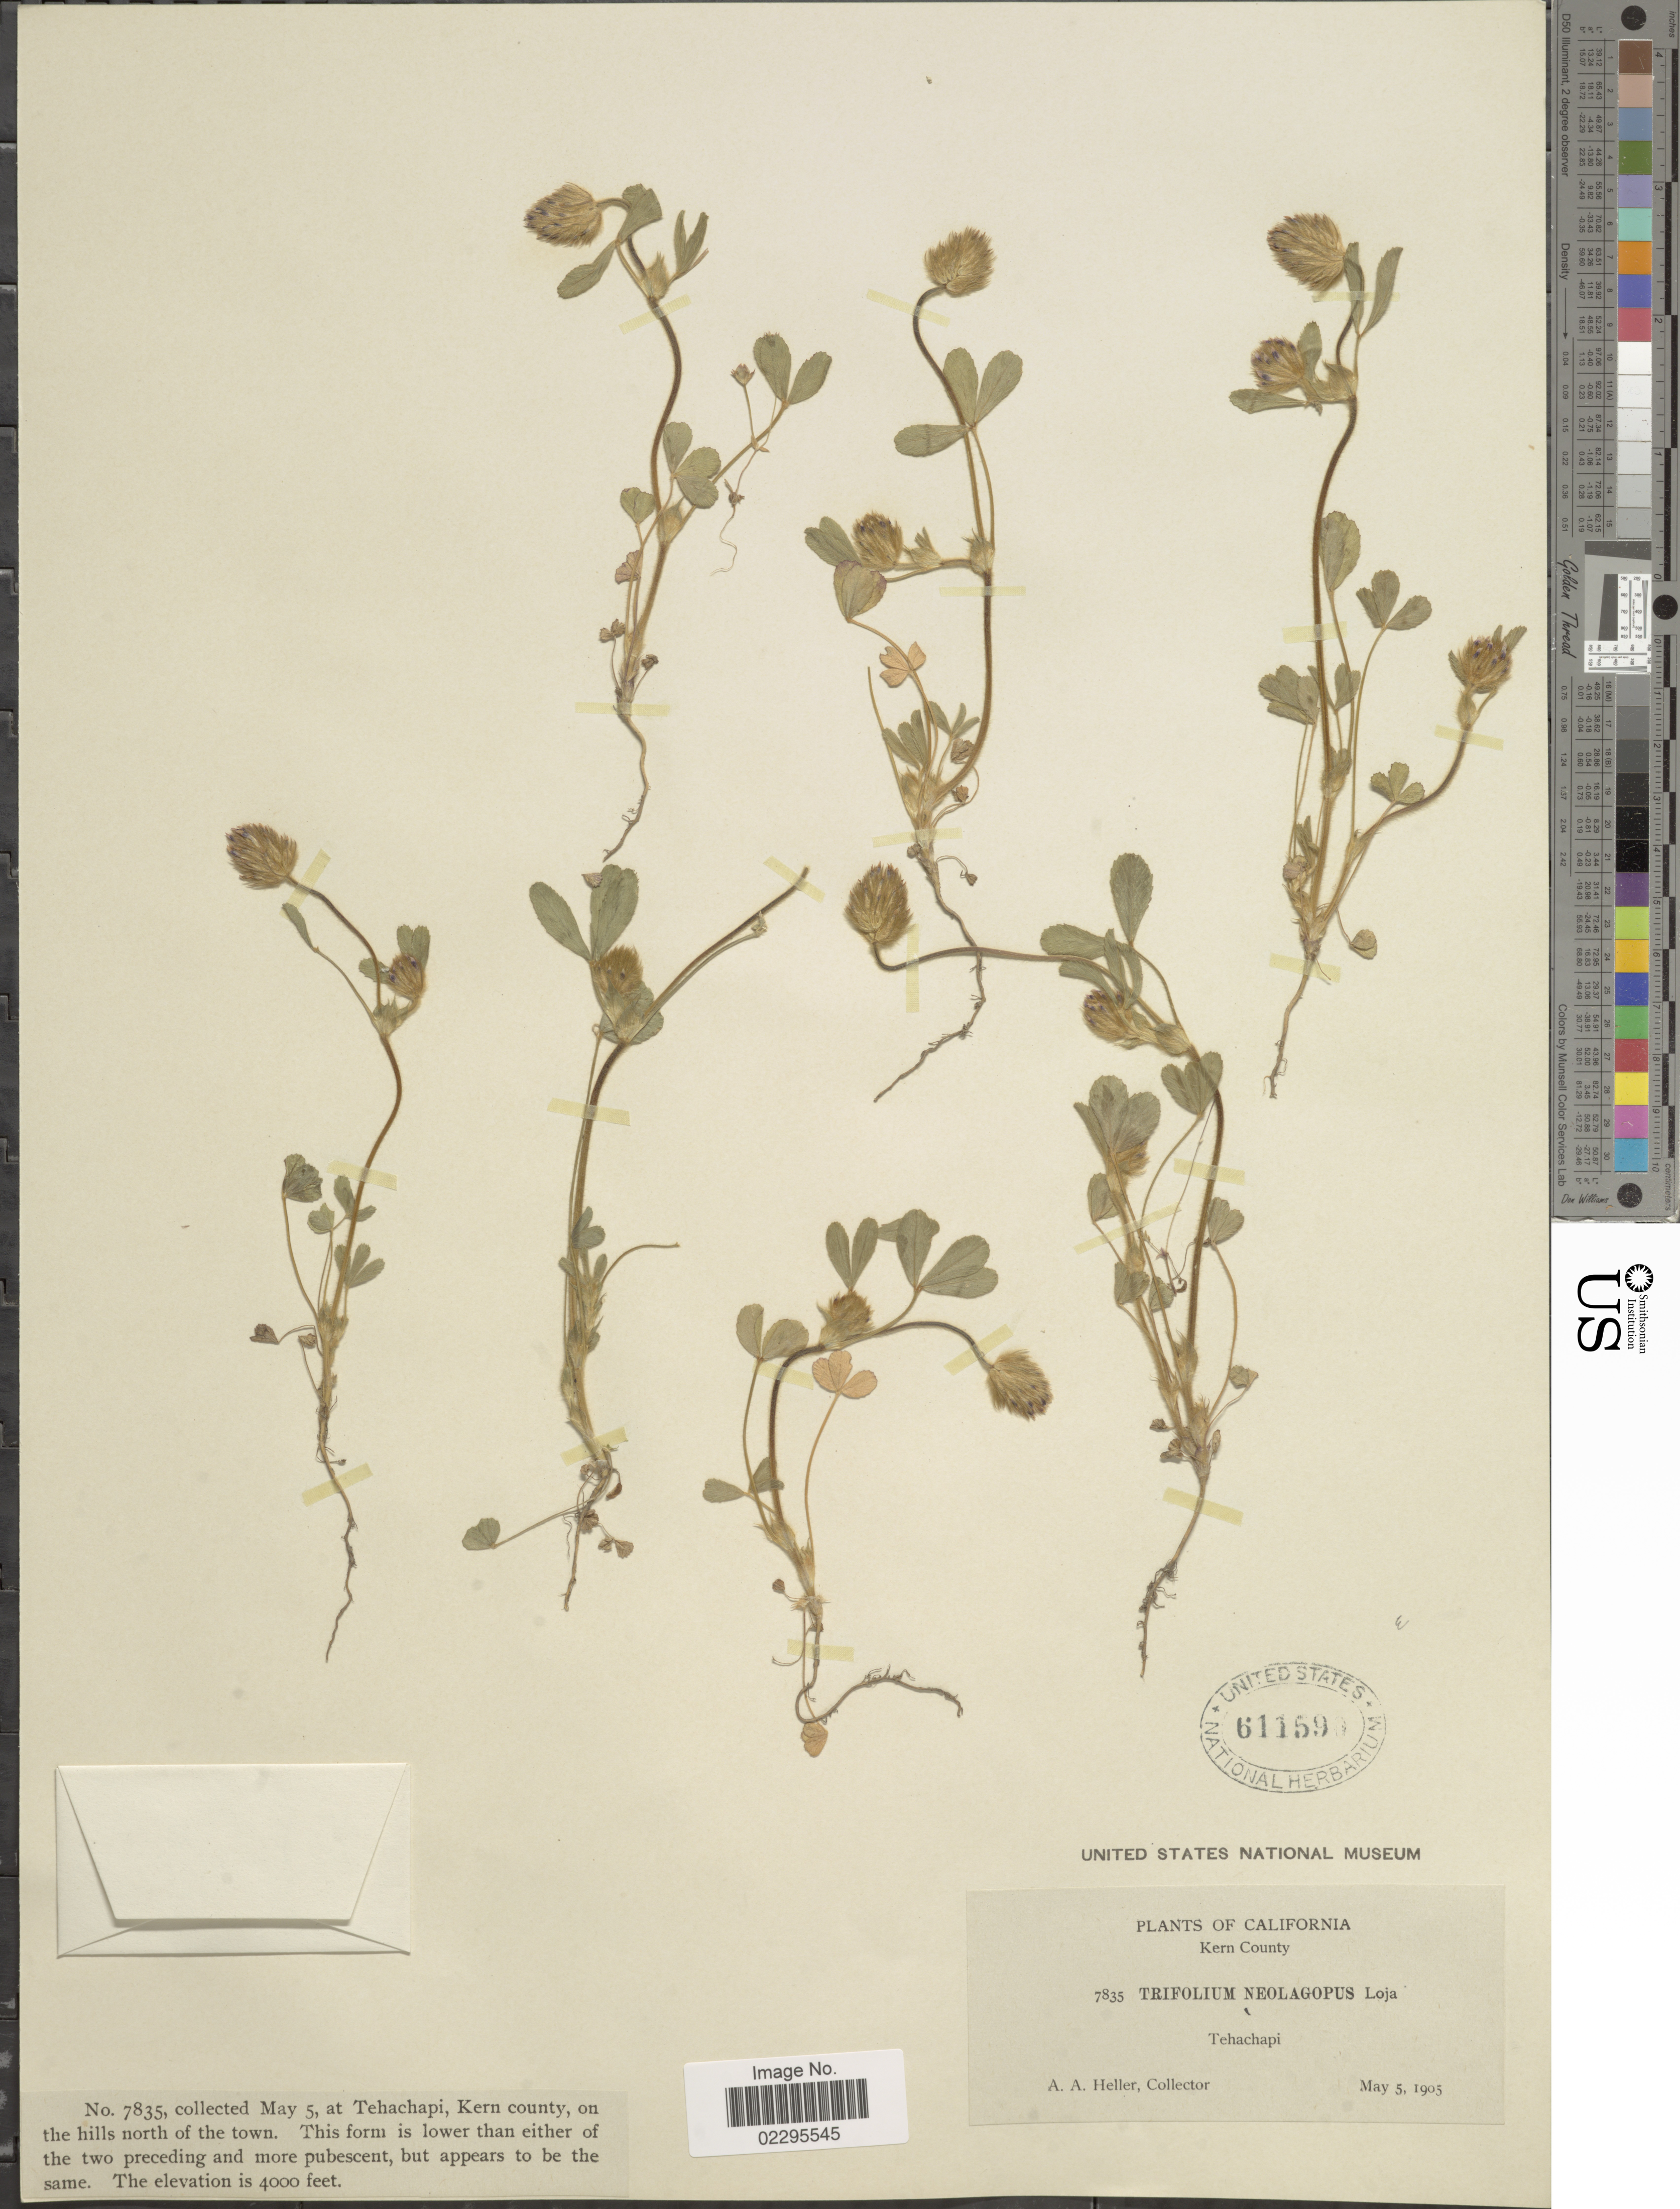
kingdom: Plantae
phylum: Tracheophyta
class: Magnoliopsida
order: Fabales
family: Fabaceae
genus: Trifolium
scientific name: Trifolium albopurpureum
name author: Torr. & A. Gray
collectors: A. A. Heller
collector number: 7835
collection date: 1905-05-05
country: United States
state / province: California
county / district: Kern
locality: Kern County. Tehachapi, on the hills north of the town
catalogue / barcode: US 611590